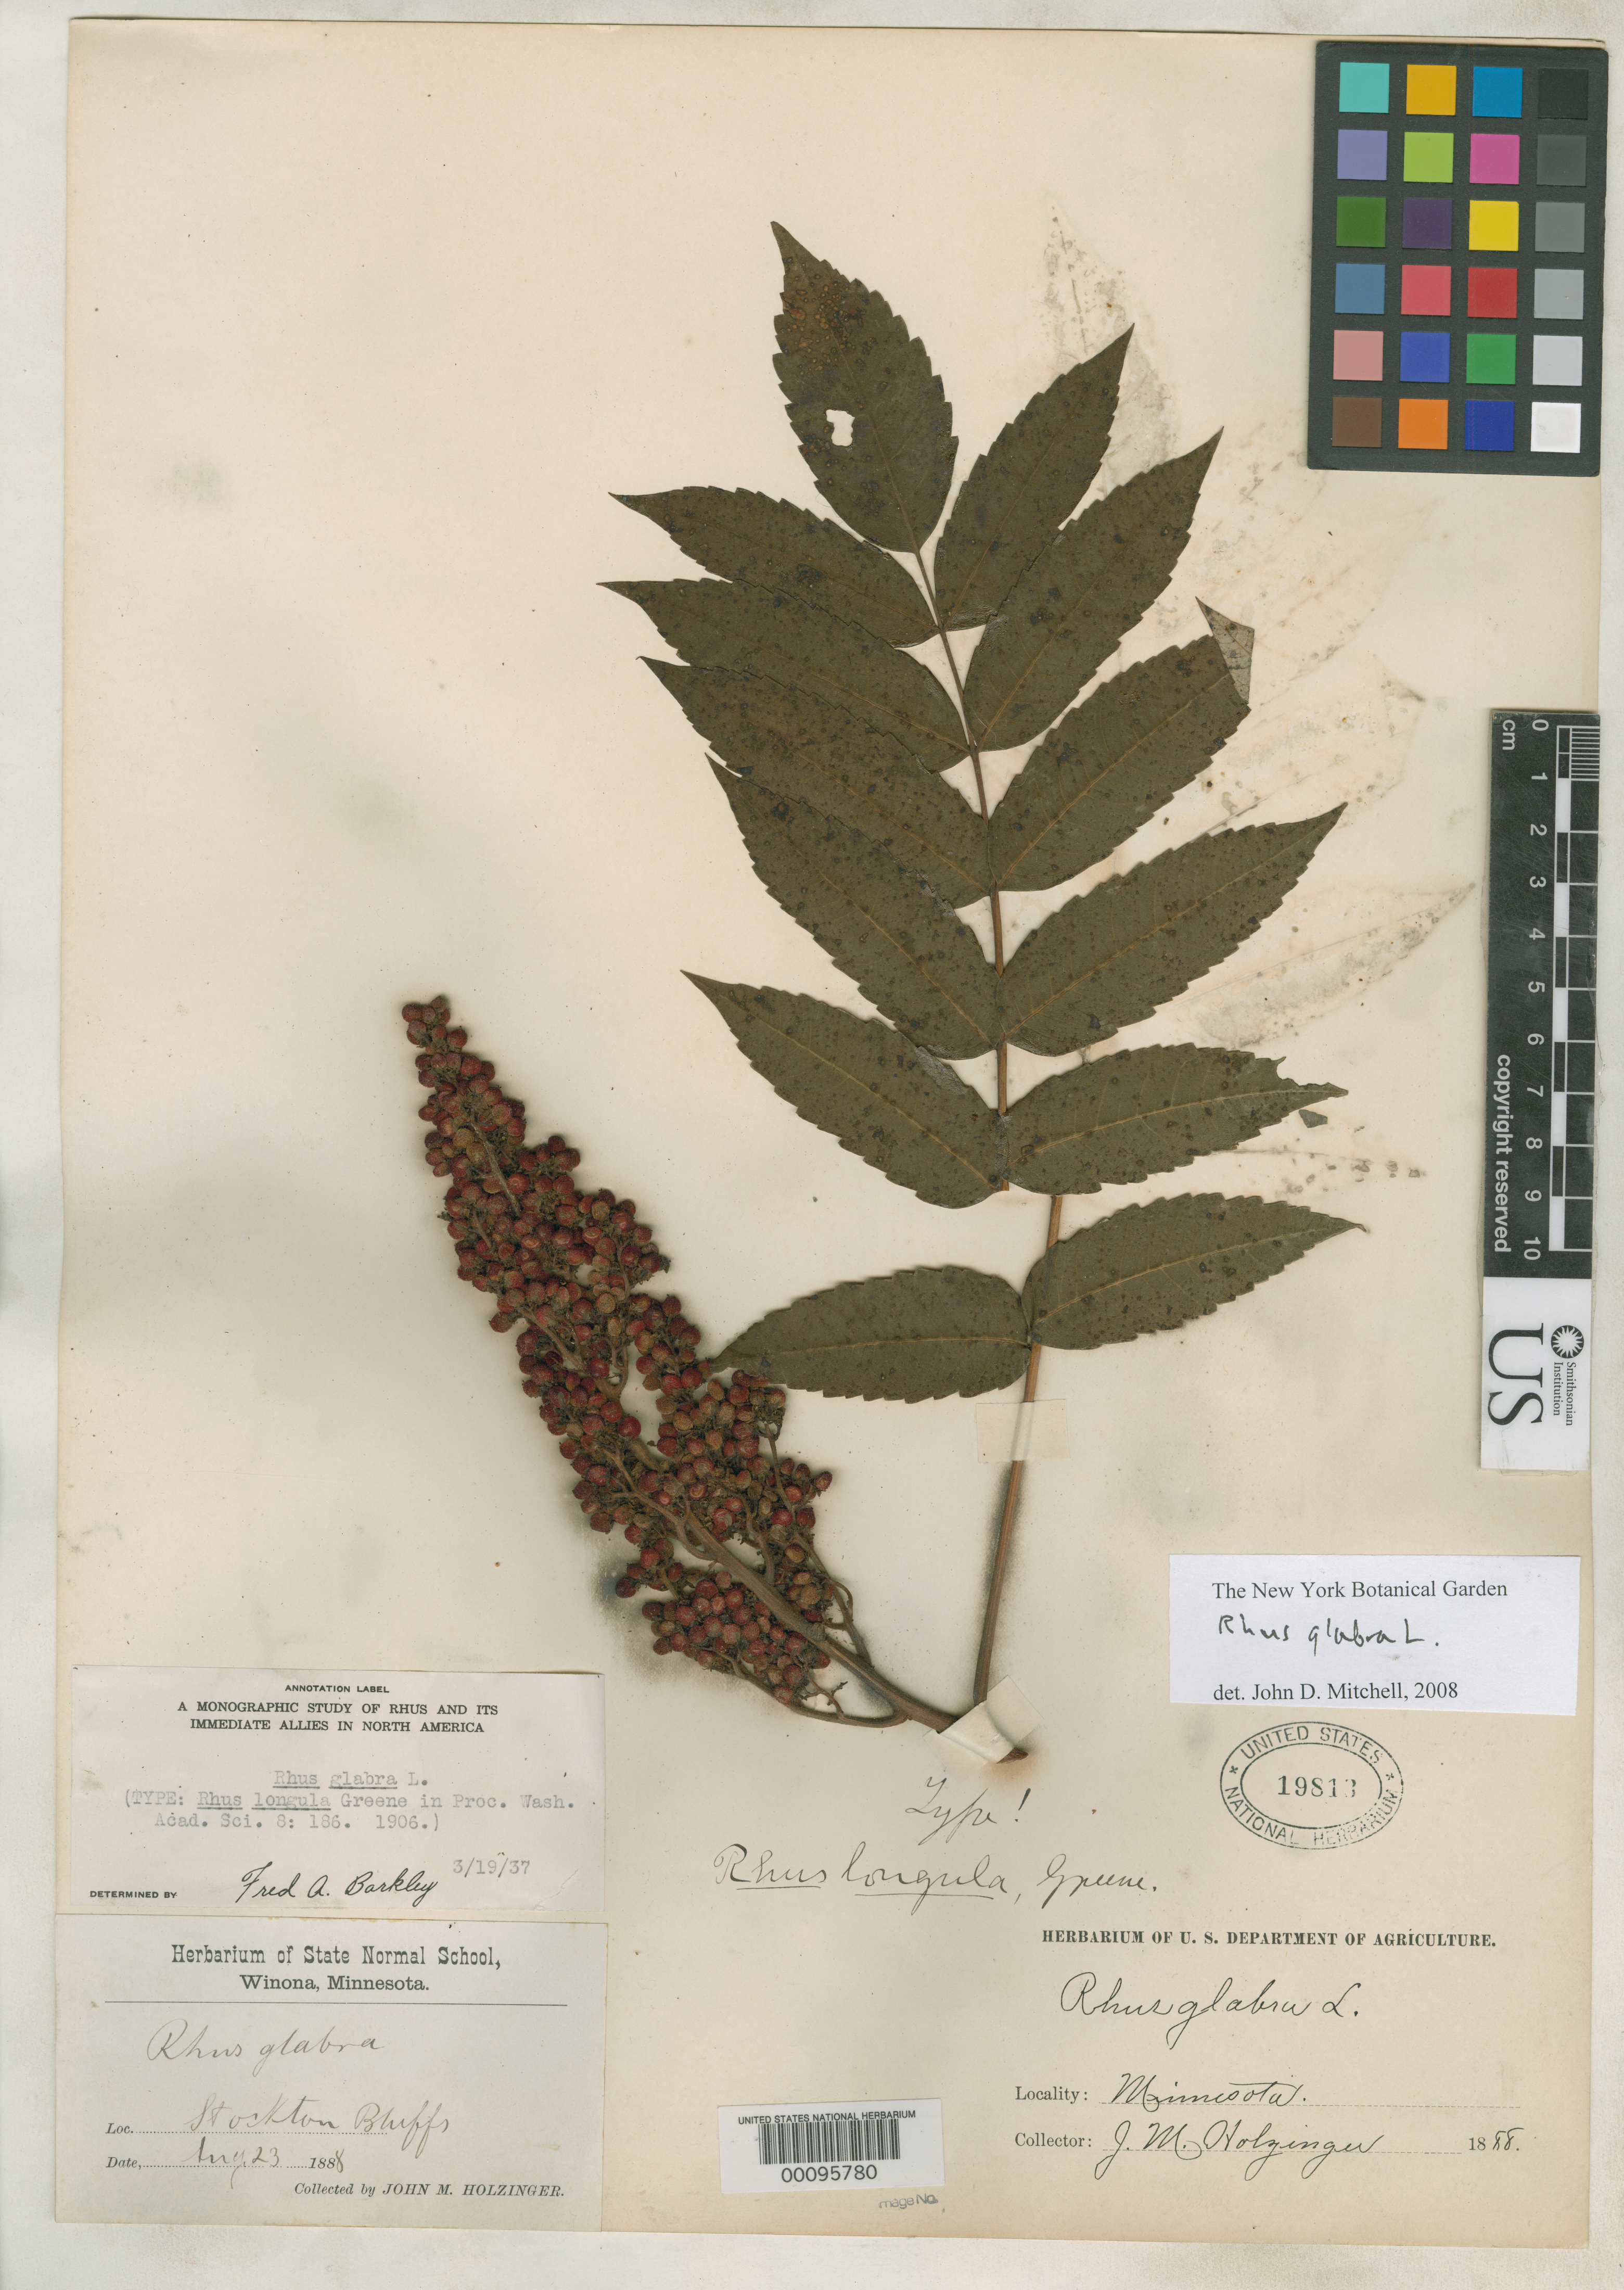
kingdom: Plantae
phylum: Tracheophyta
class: Magnoliopsida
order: Sapindales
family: Anacardiaceae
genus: Rhus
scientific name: Rhus longula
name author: Greene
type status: Holotype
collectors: J. M. Holzinger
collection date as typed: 23 Aug 1888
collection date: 1888-08-23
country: United States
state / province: Minnesota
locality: Near Stockton.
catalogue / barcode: US 19813